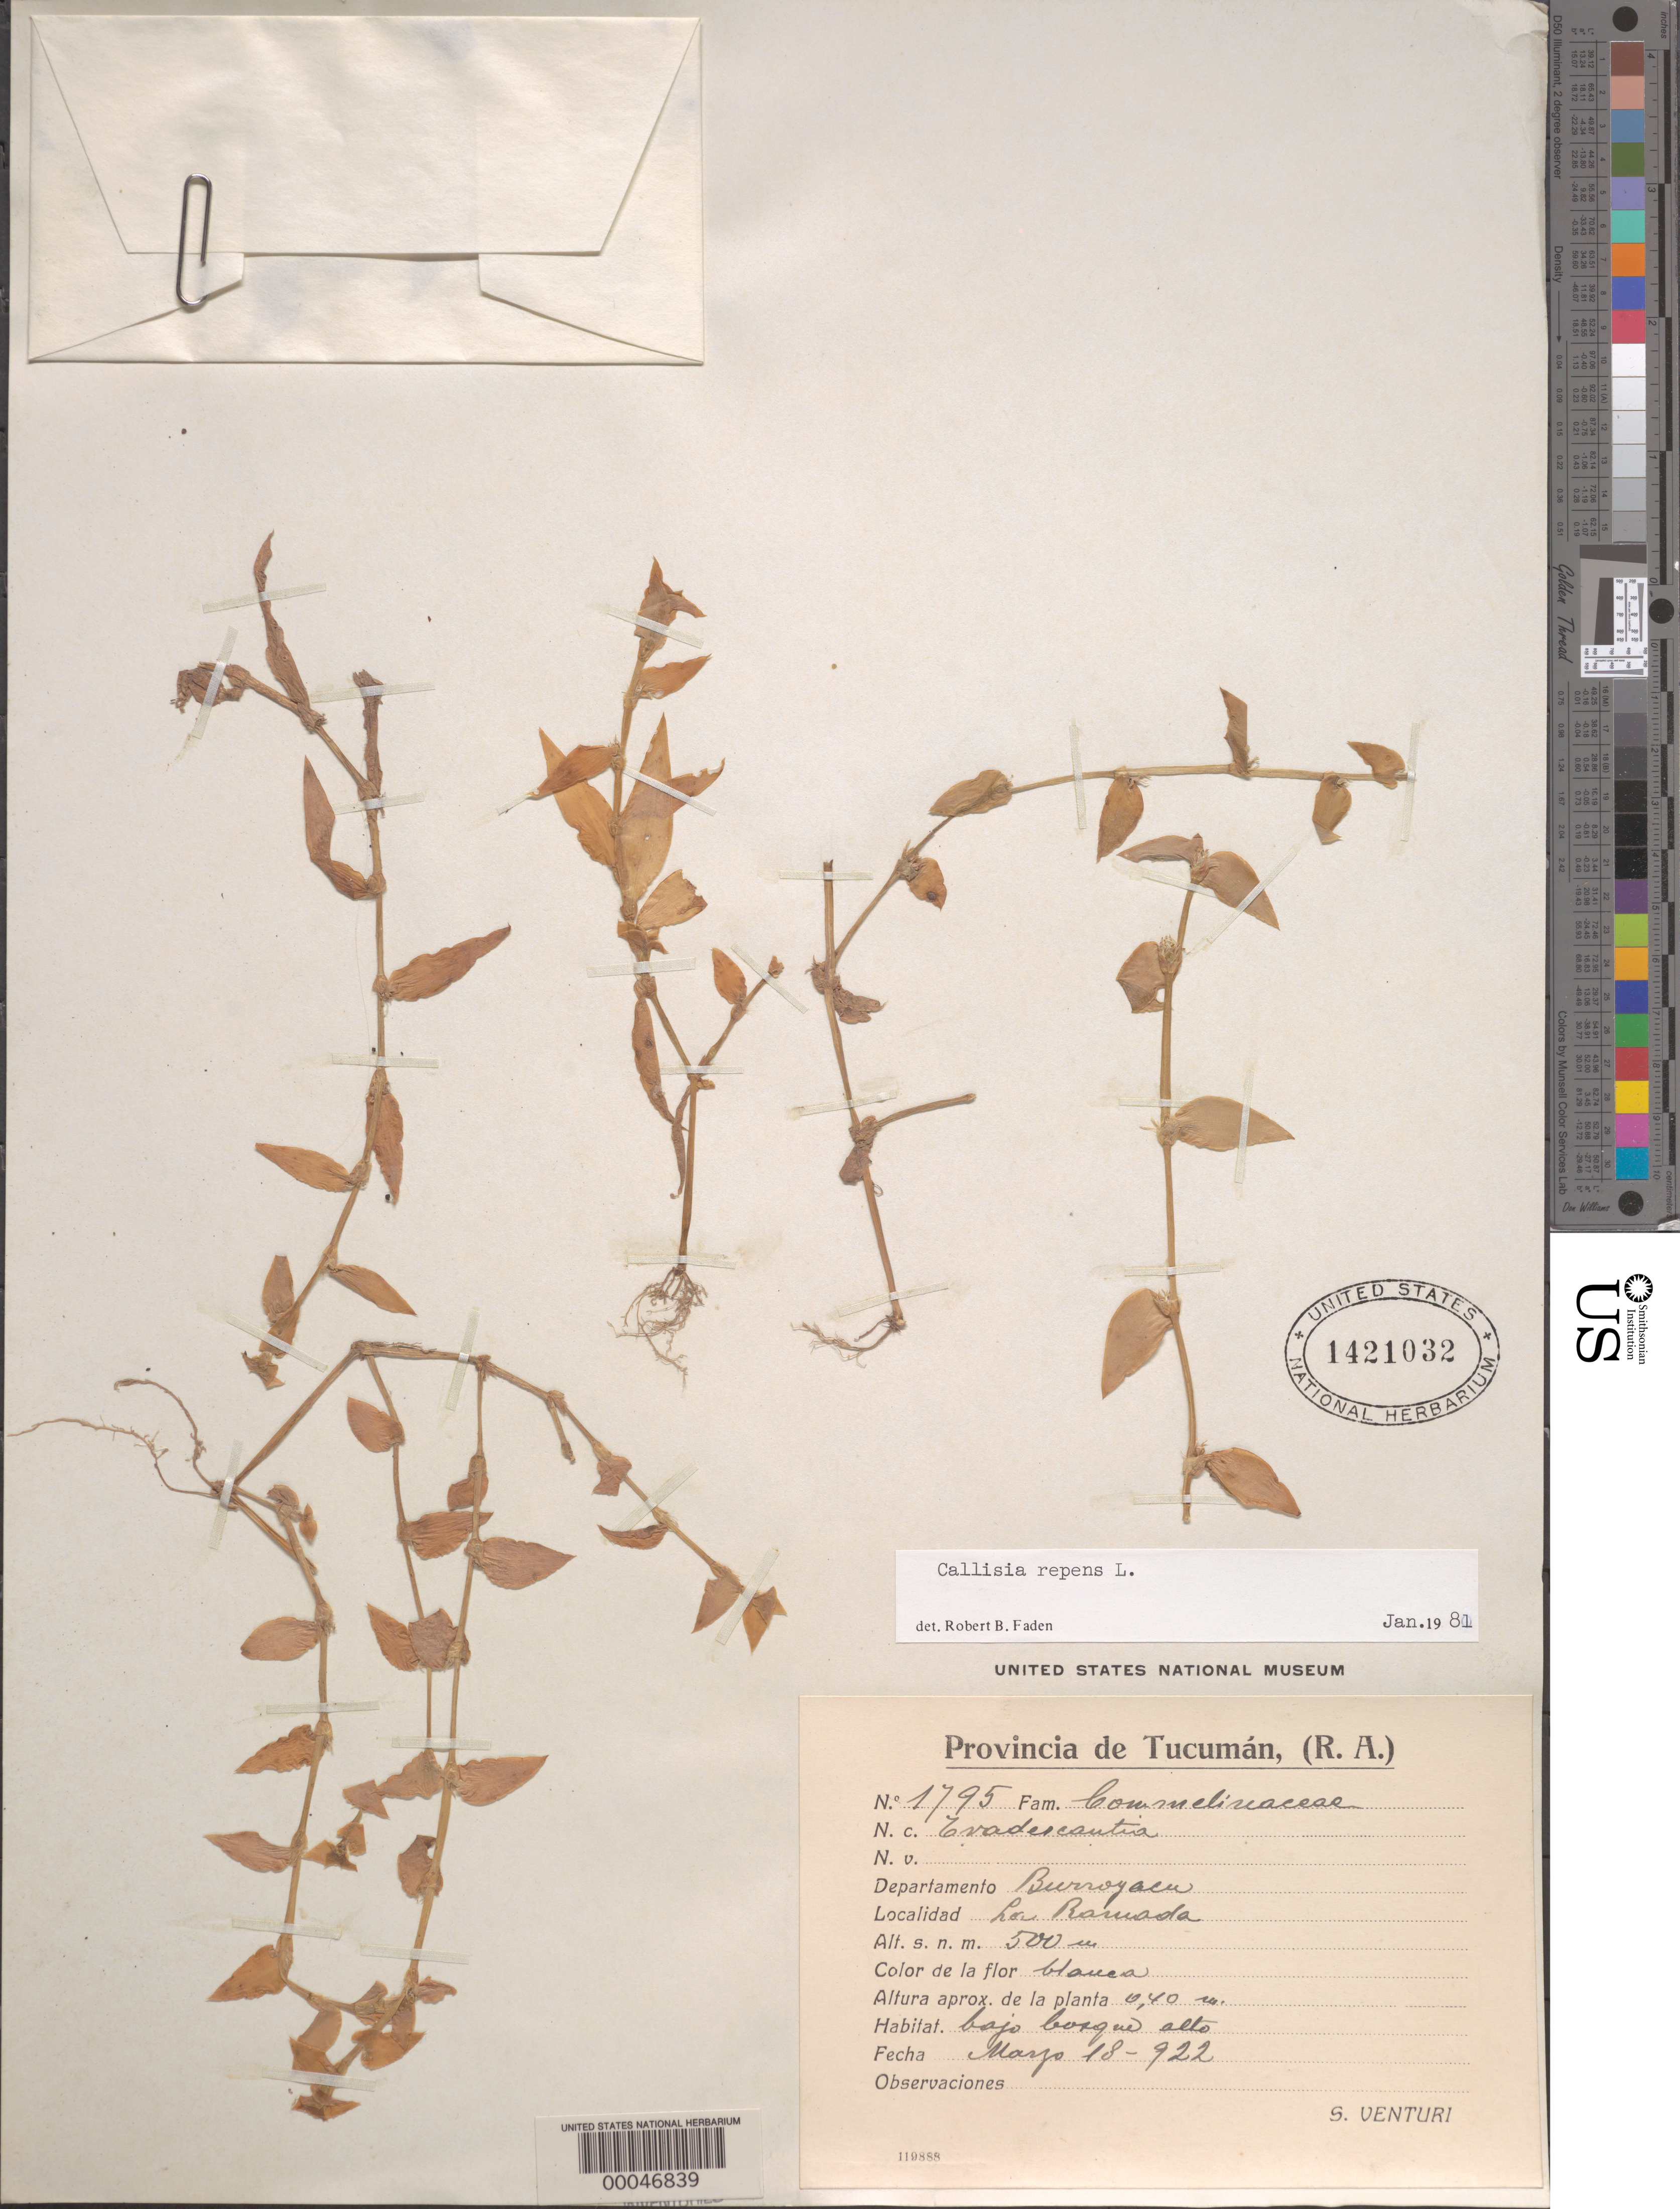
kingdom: Plantae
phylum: Tracheophyta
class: Liliopsida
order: Commelinales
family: Commelinaceae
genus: Callisia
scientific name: Callisia repens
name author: (Jacq.) L.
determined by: Faden, Robert B., (US), Smithsonian Institution - National Museum of Natural History (UNITED STATES)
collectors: S. Venturi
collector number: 1795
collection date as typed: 18 Mar 1922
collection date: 1922-03-18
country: Argentina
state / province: Tucumán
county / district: Burruyaco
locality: La Ramada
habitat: Forest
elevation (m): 500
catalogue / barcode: US 1421032